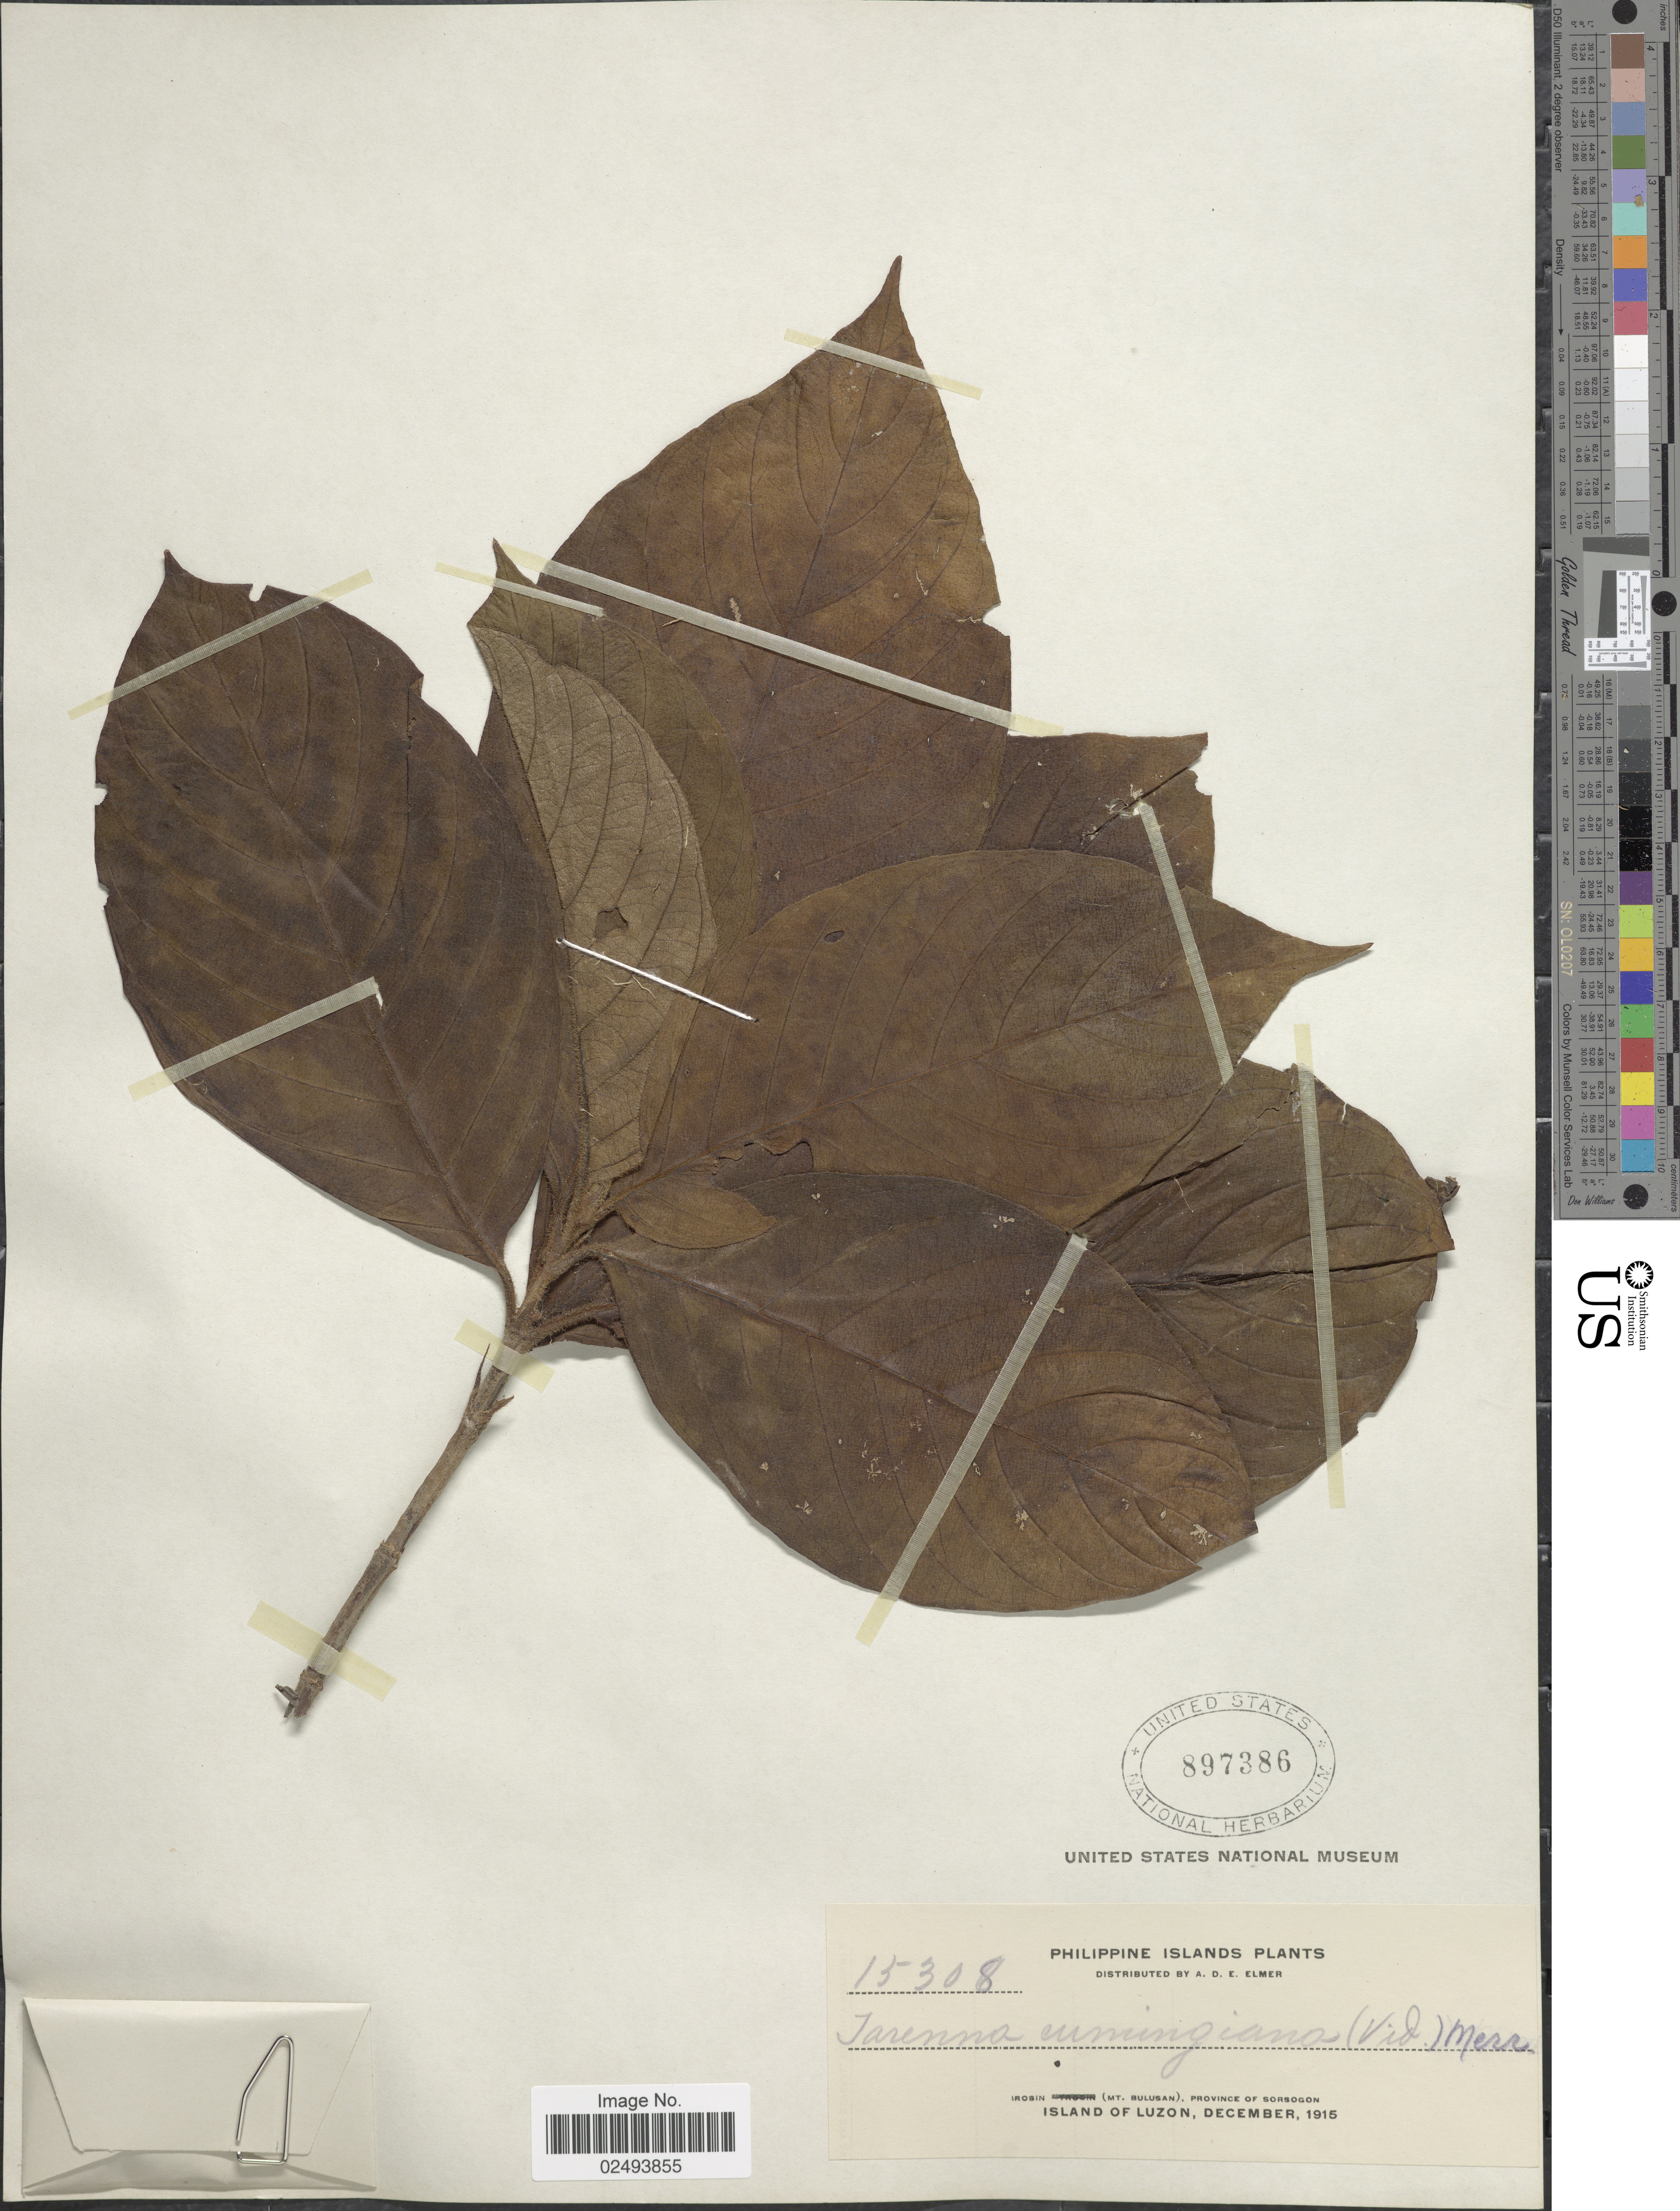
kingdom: Plantae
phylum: Tracheophyta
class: Magnoliopsida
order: Gentianales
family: Rubiaceae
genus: Tarenna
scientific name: Tarenna cumingiana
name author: (Vidal) Elmer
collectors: A. D. E. Elmer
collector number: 15308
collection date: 1915-12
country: Philippines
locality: Irosin (Mt. Bulusan), Province of Sorsogon, Island of Luzon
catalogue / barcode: US 897386